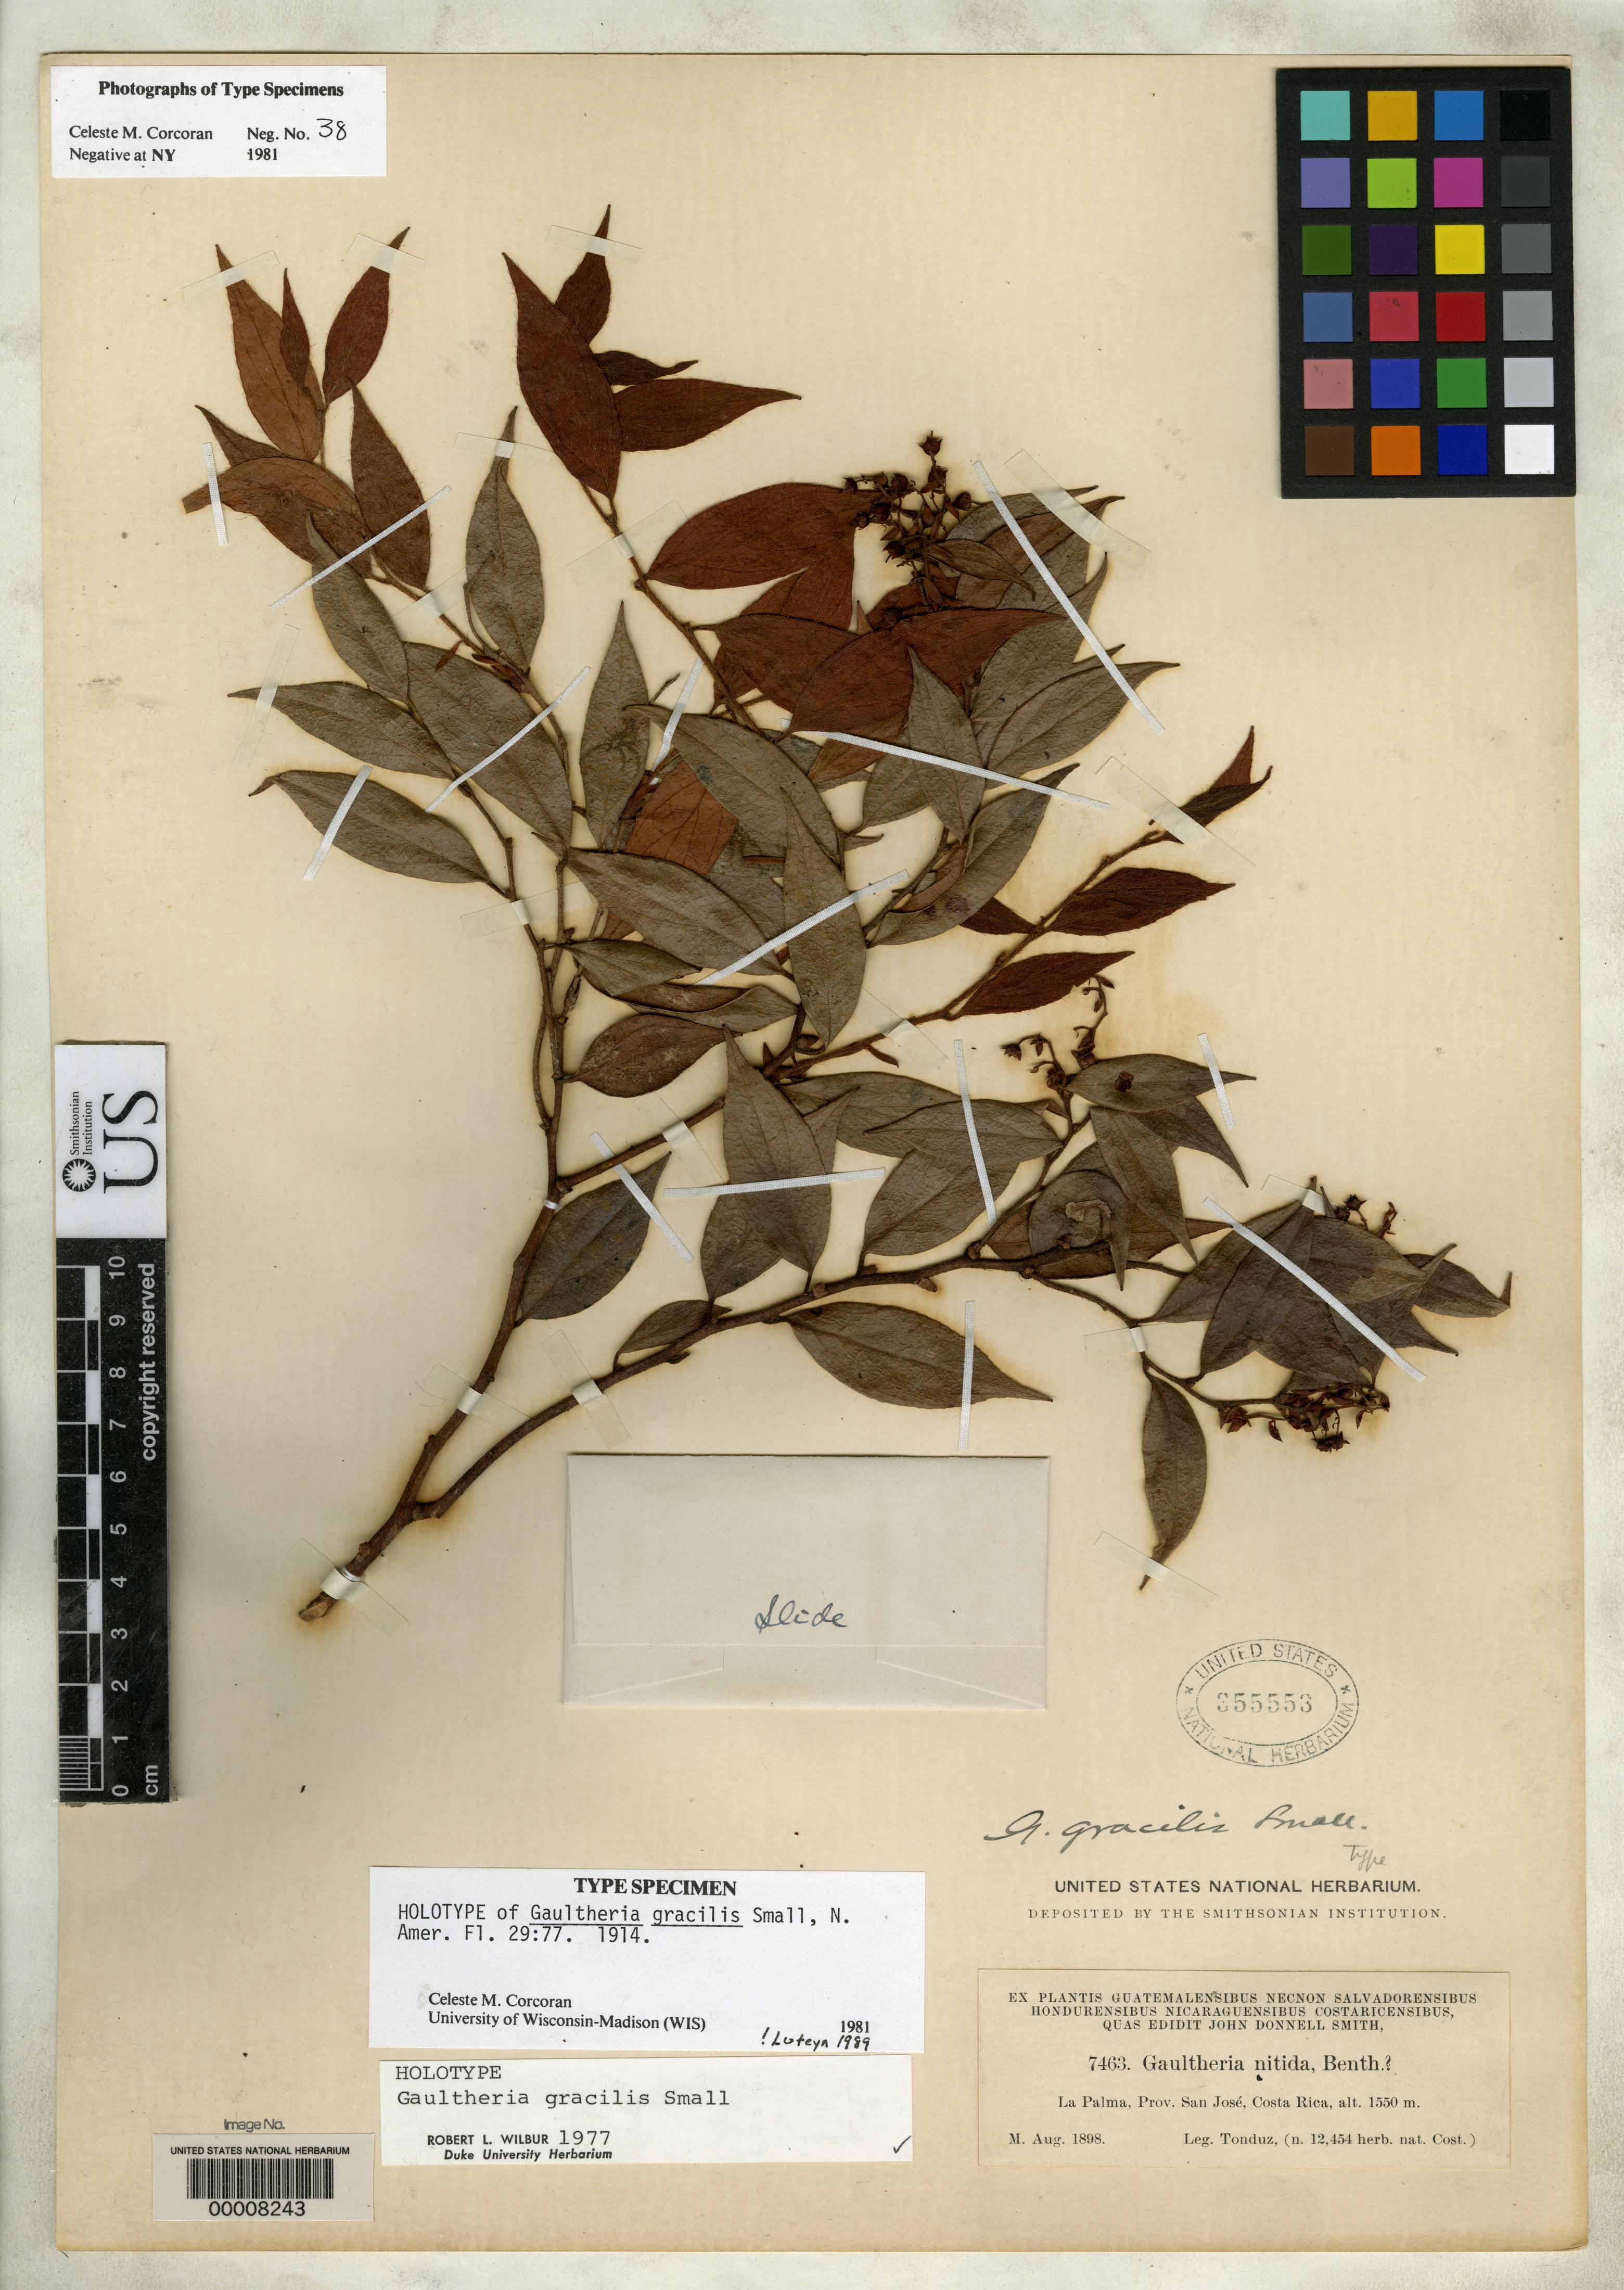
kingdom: Plantae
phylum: Tracheophyta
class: Magnoliopsida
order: Ericales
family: Ericaceae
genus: Gaultheria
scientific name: Gaultheria gracilis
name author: Small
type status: Holotype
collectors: A. Tonduz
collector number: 7463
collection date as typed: Aug 1898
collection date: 1898-08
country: Costa Rica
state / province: San José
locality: La Palma.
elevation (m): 1550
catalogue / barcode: US 355553